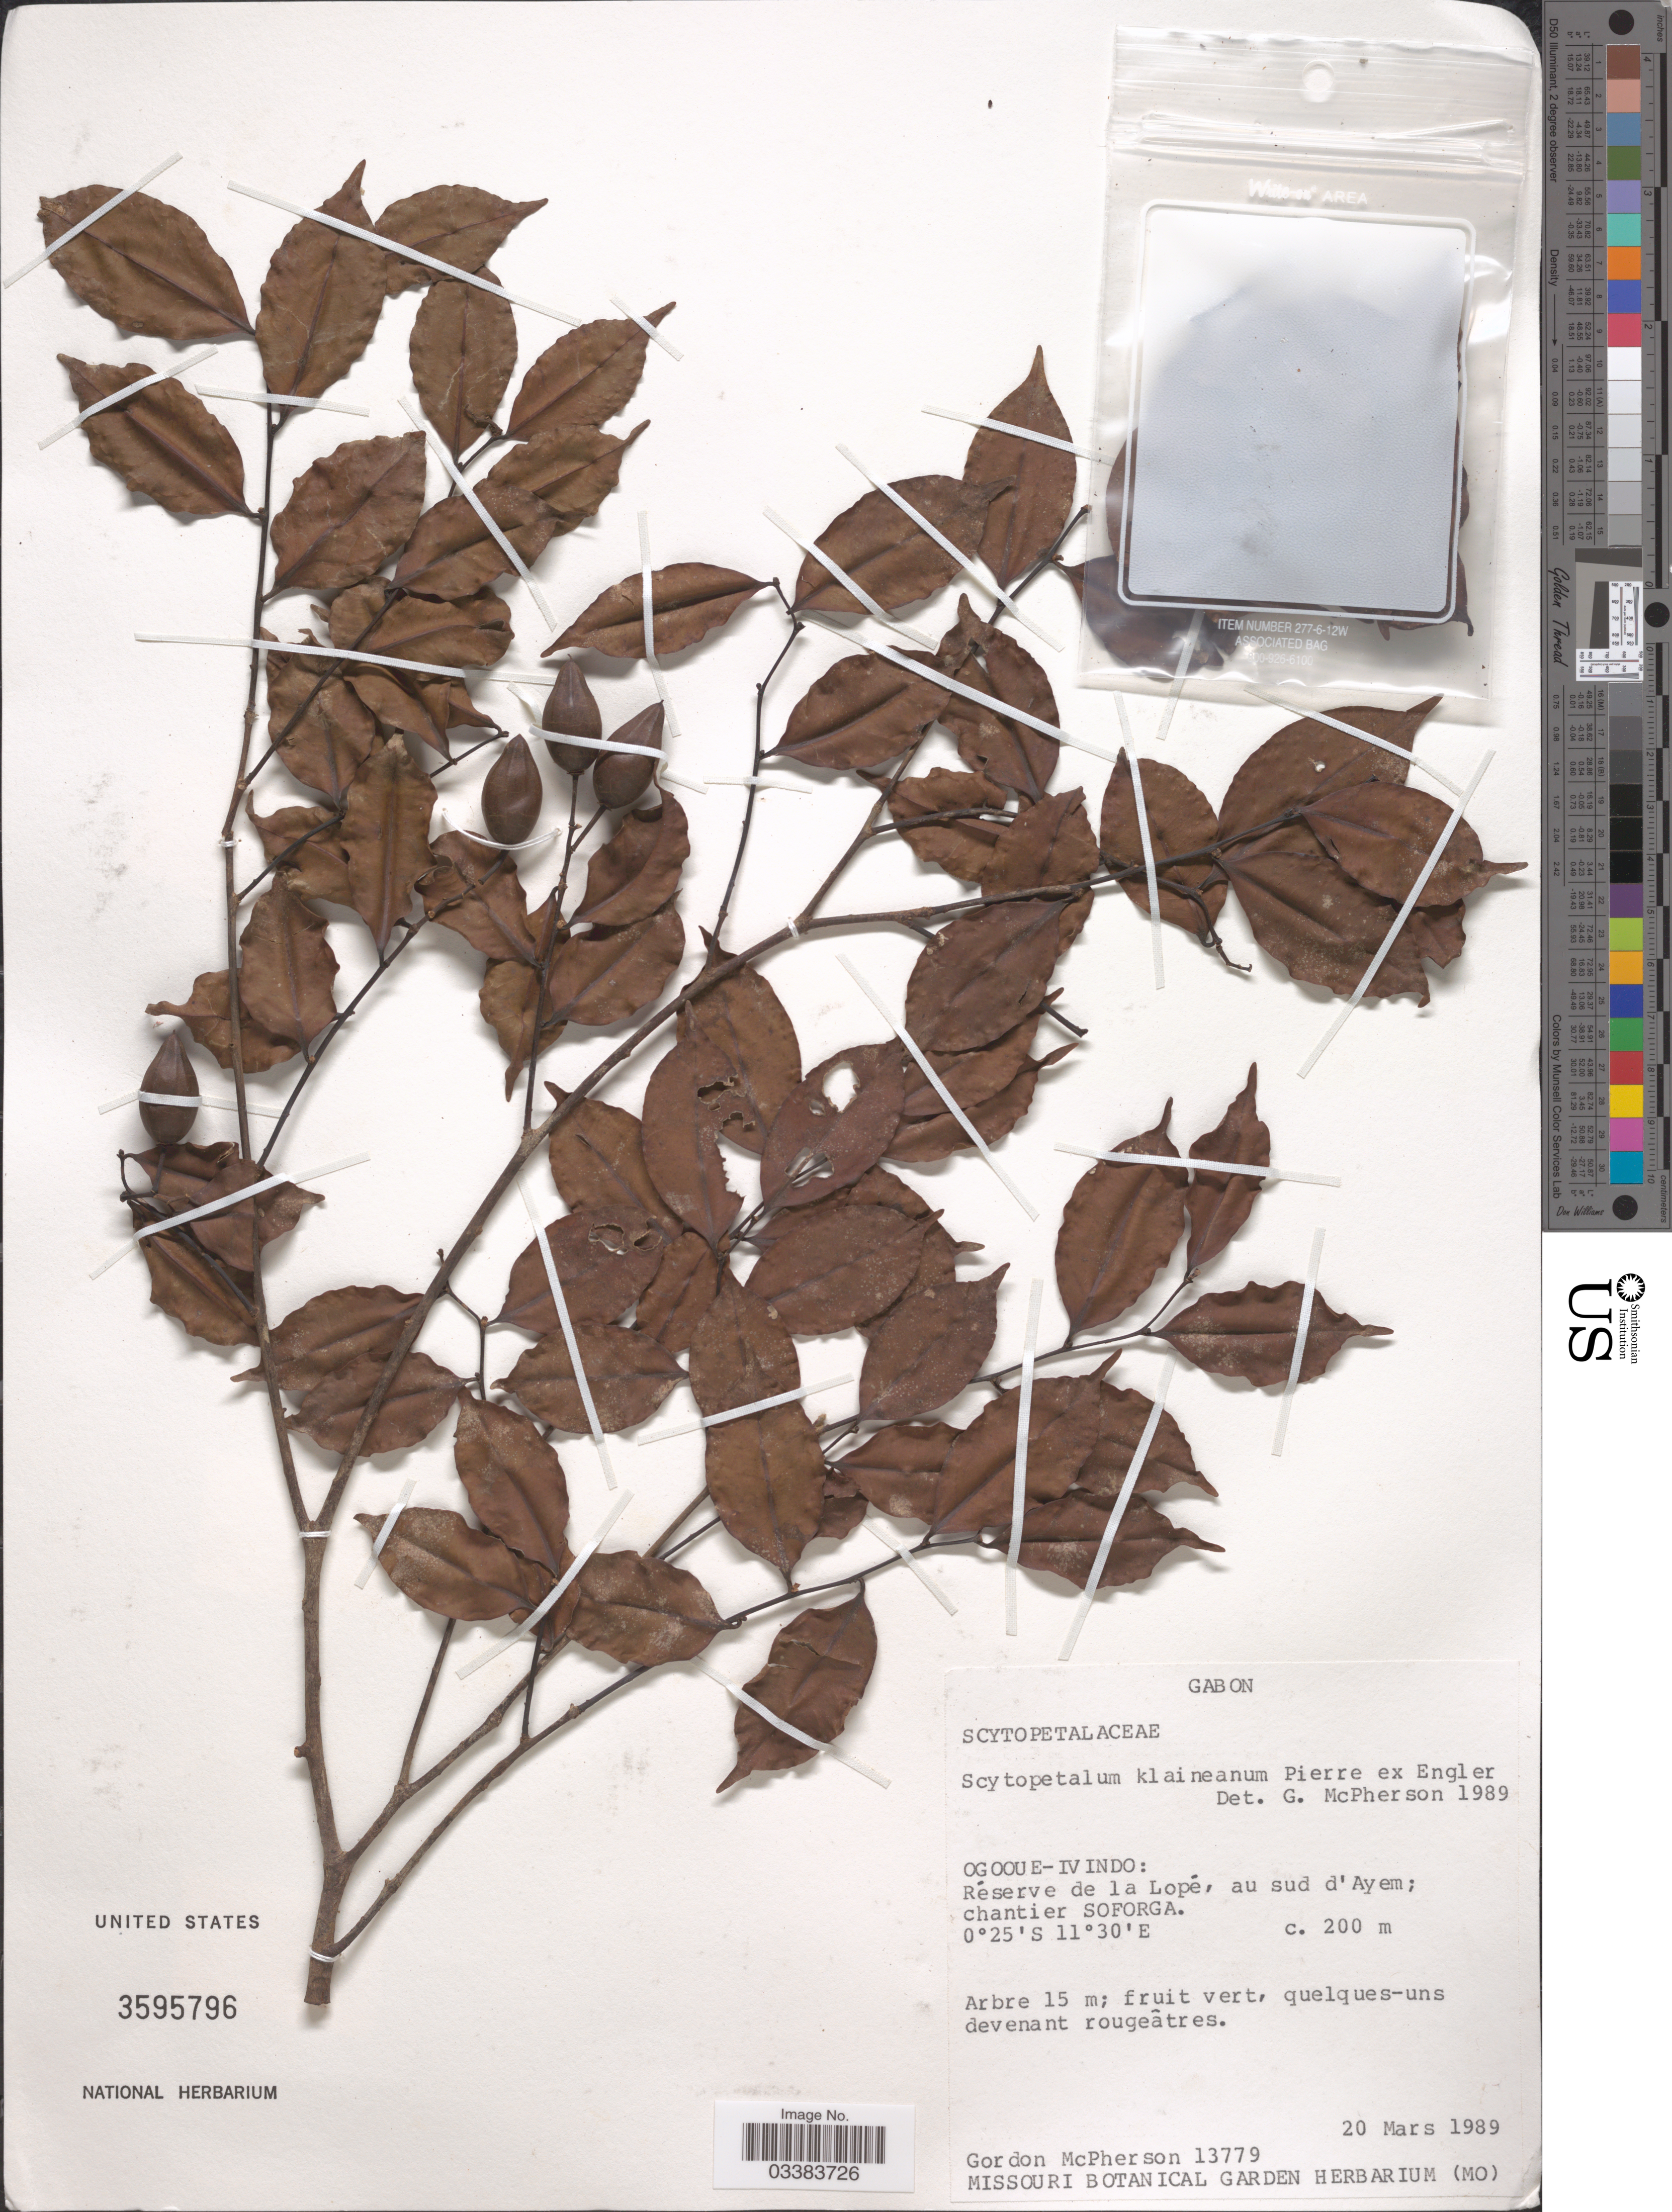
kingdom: Plantae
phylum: Tracheophyta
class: Magnoliopsida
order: Ericales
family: Lecythidaceae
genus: Scytopetalum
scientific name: Scytopetalum klaineanum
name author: Pierre ex Engl.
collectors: G. D. McPherson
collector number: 13779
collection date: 1989-03-20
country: Gabon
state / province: Ogooue-Ivindo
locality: Réserve de la Lopé, au sud d'Ayem; chantier Soforga.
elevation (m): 200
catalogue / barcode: US 3595796